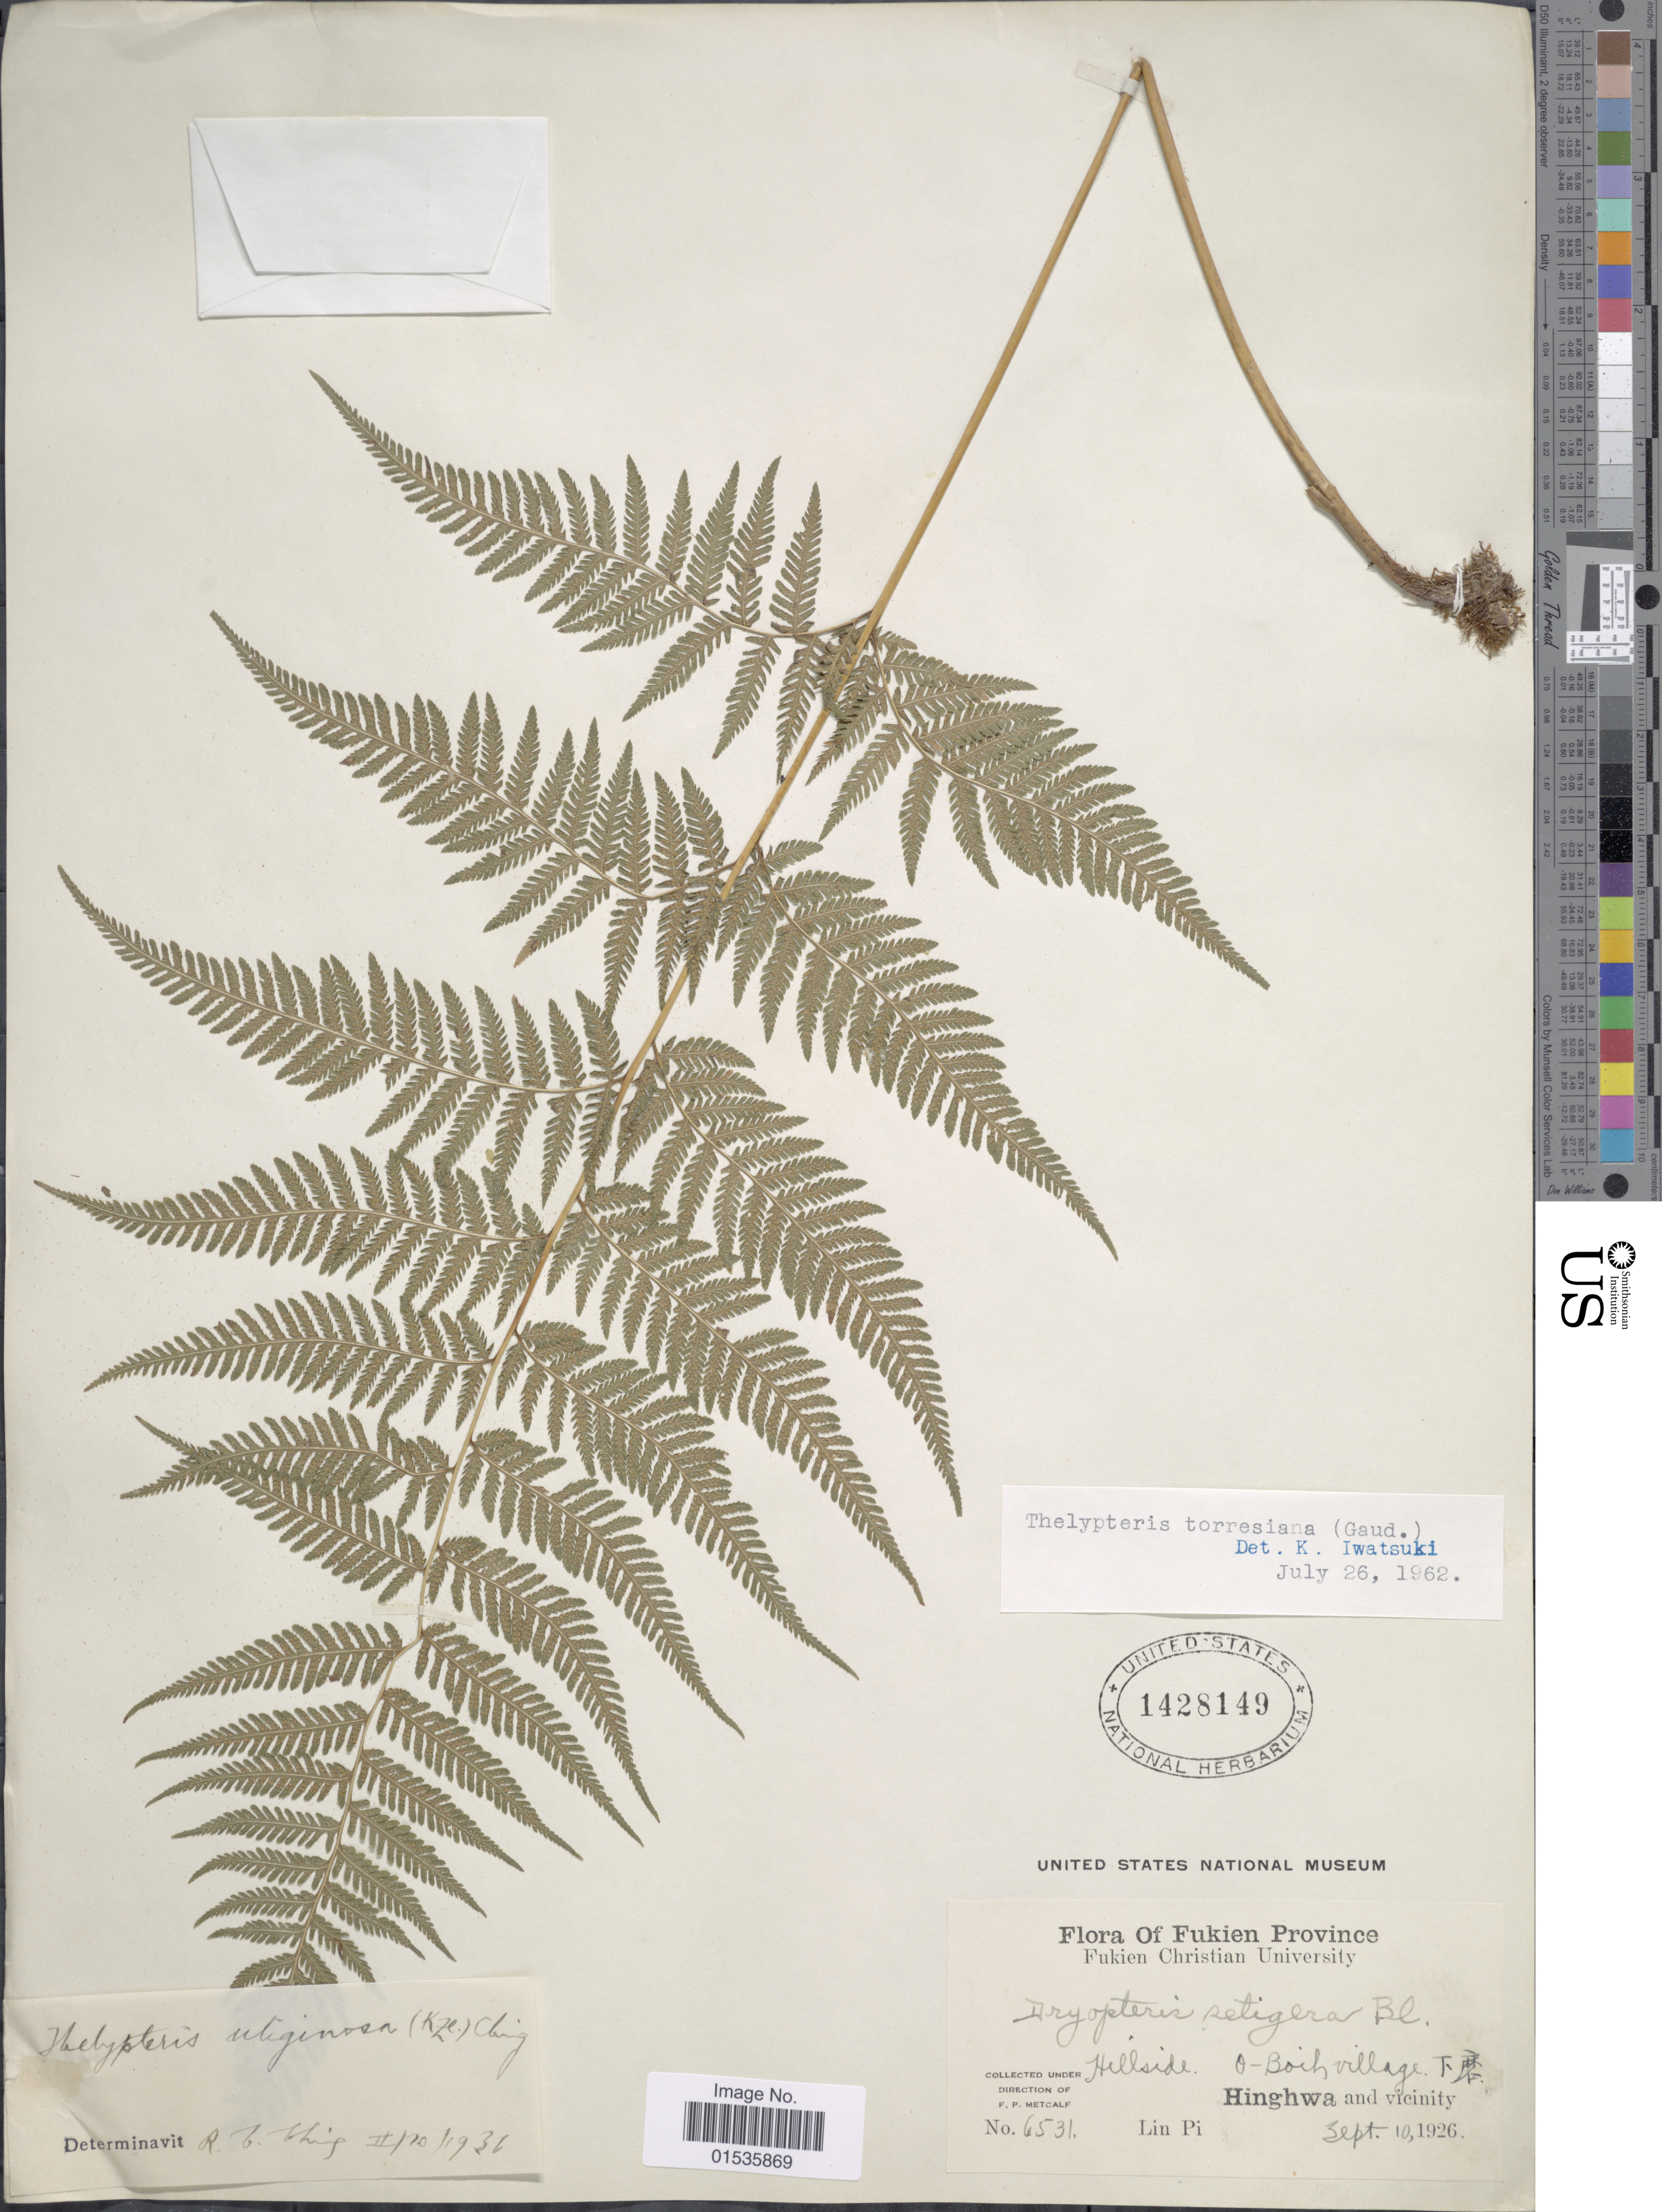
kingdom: Plantae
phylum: Tracheophyta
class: Polypodiopsida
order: Polypodiales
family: Thelypteridaceae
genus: Macrothelypteris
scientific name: Macrothelypteris torresiana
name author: (Gaudich.) Ching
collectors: L. Pi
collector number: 6531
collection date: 1926-09-10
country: China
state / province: Fujian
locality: Fukien Province, Hillside, O-boih village X, Highwa and vicinity.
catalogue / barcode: US 1428149